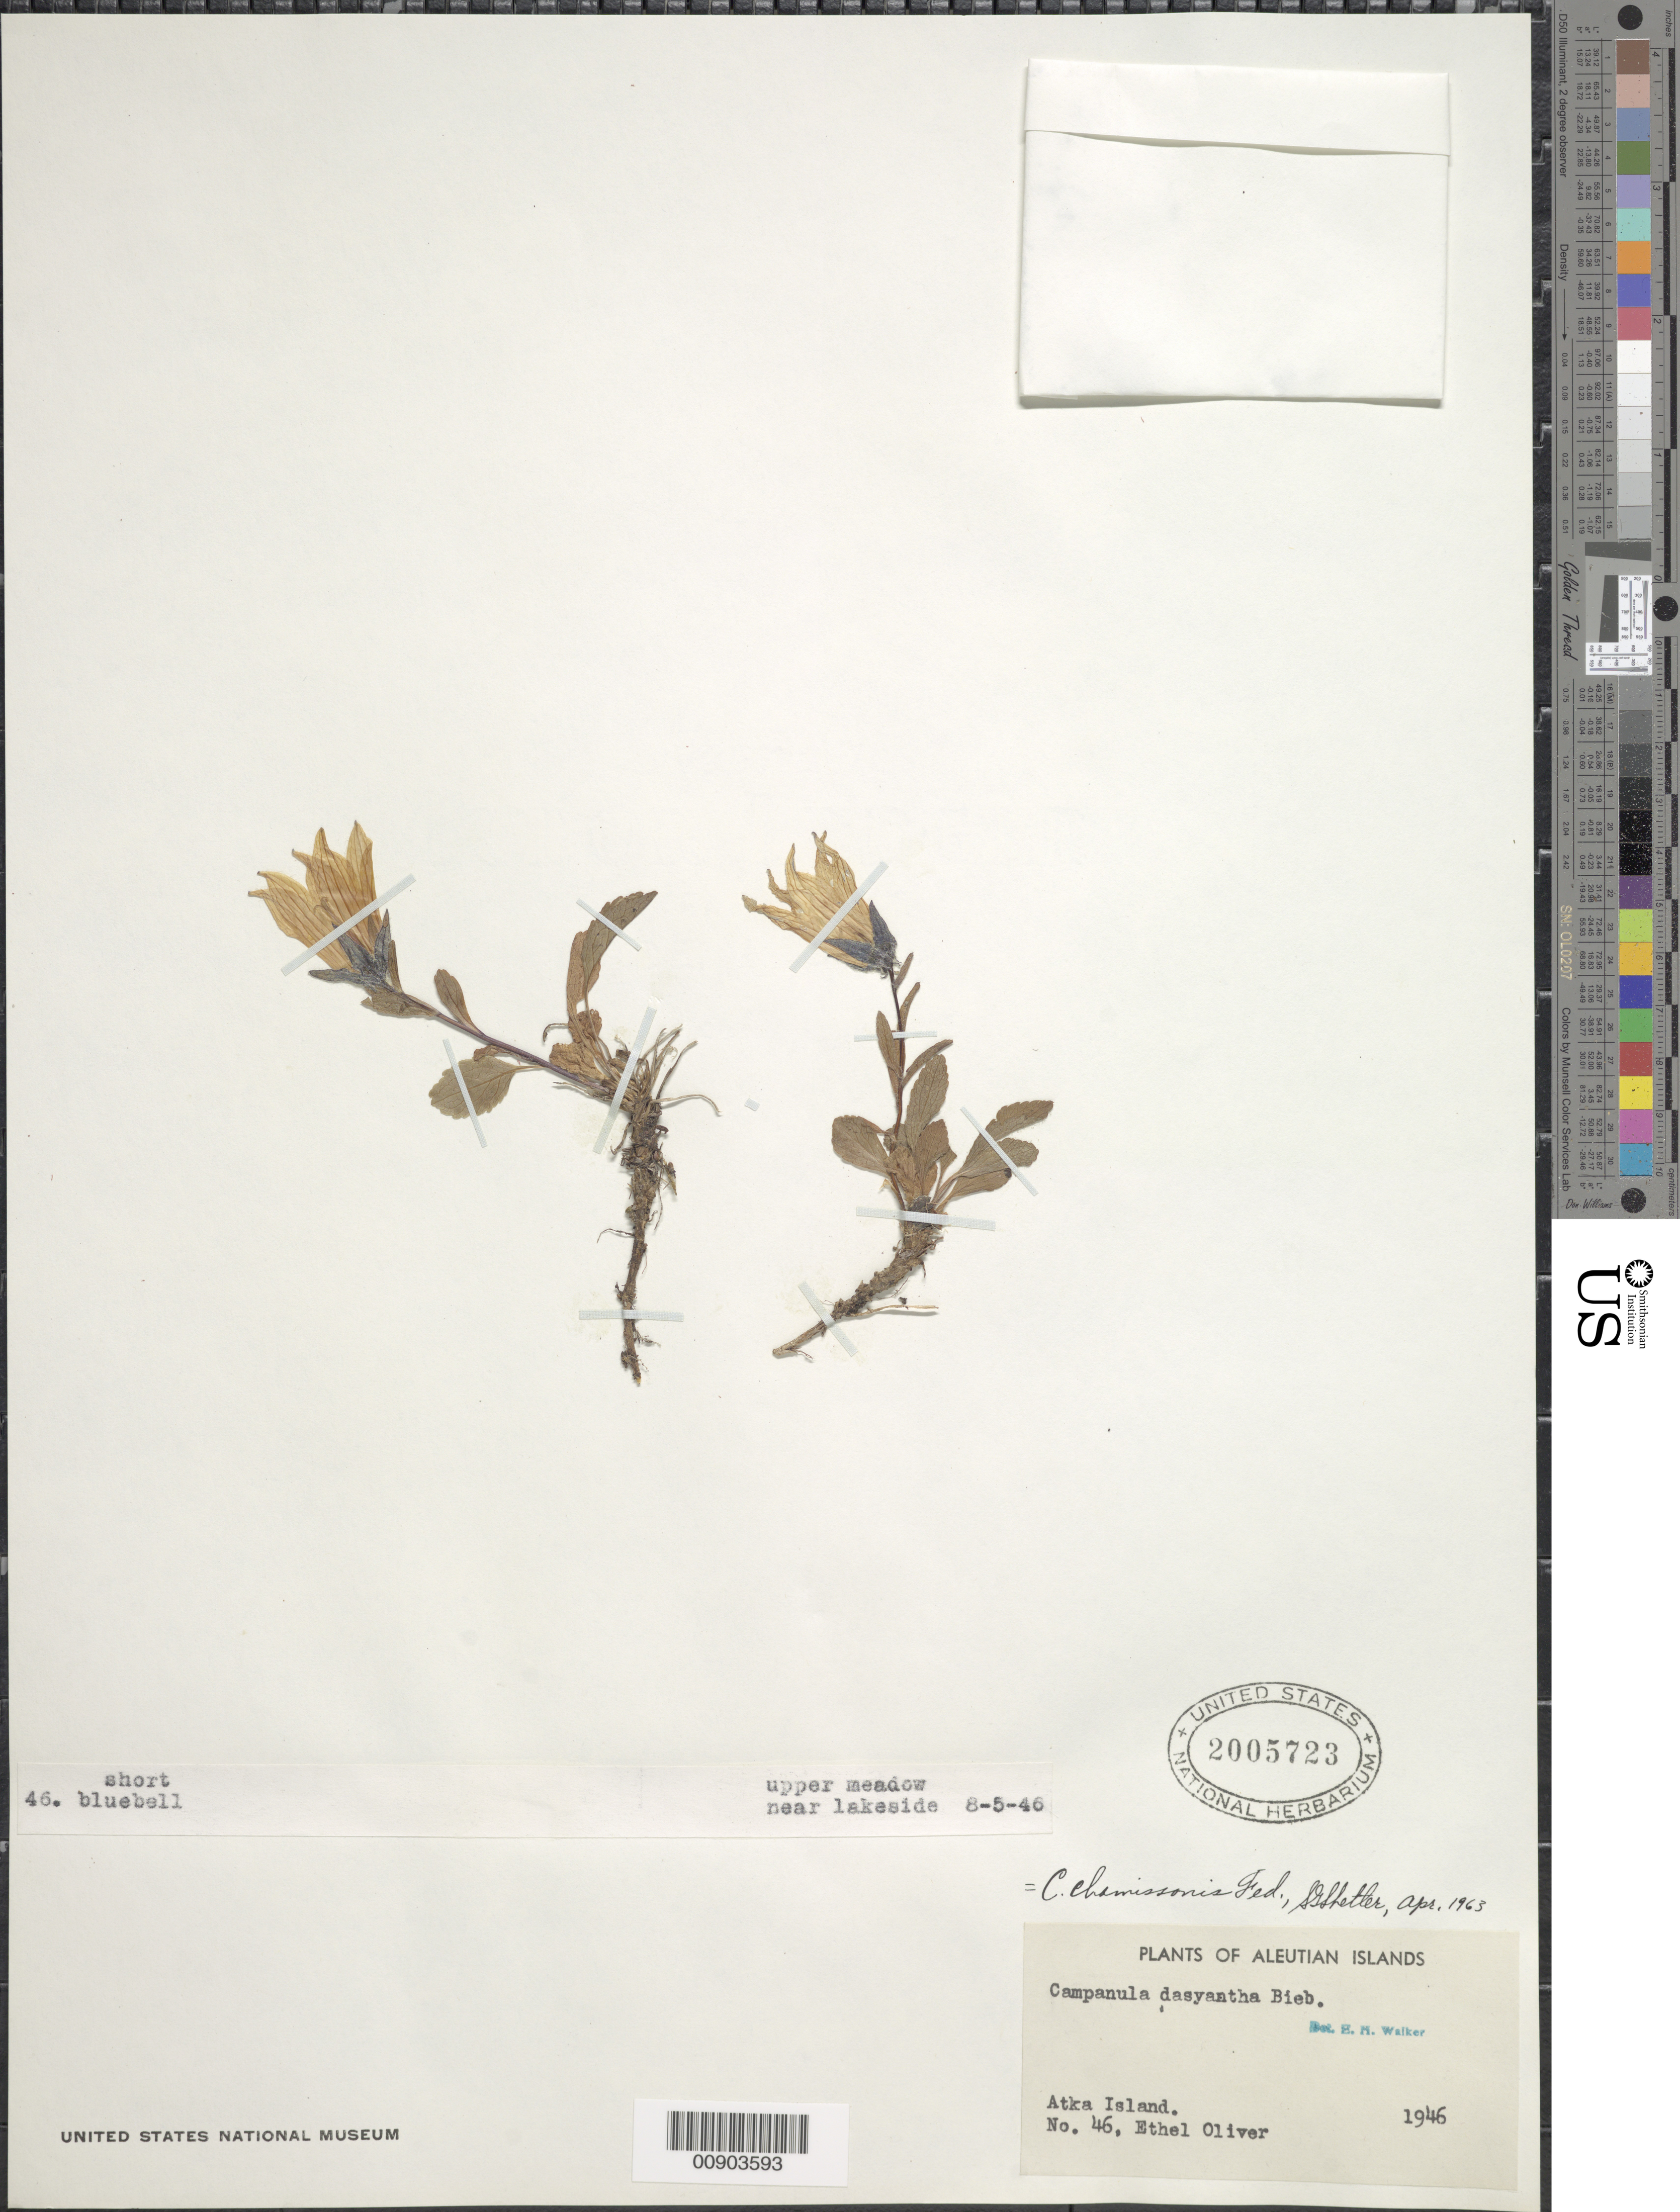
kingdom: Plantae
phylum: Tracheophyta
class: Magnoliopsida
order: Asterales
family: Campanulaceae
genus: Campanula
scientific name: Campanula chamissonis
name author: Fedorov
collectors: E. Oliver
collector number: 46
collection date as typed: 1946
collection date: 1946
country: United States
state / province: Alaska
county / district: Aleutians West Census Area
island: Atka Island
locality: Atka is.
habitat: upper meadow near lakeside.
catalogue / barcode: US 2005723